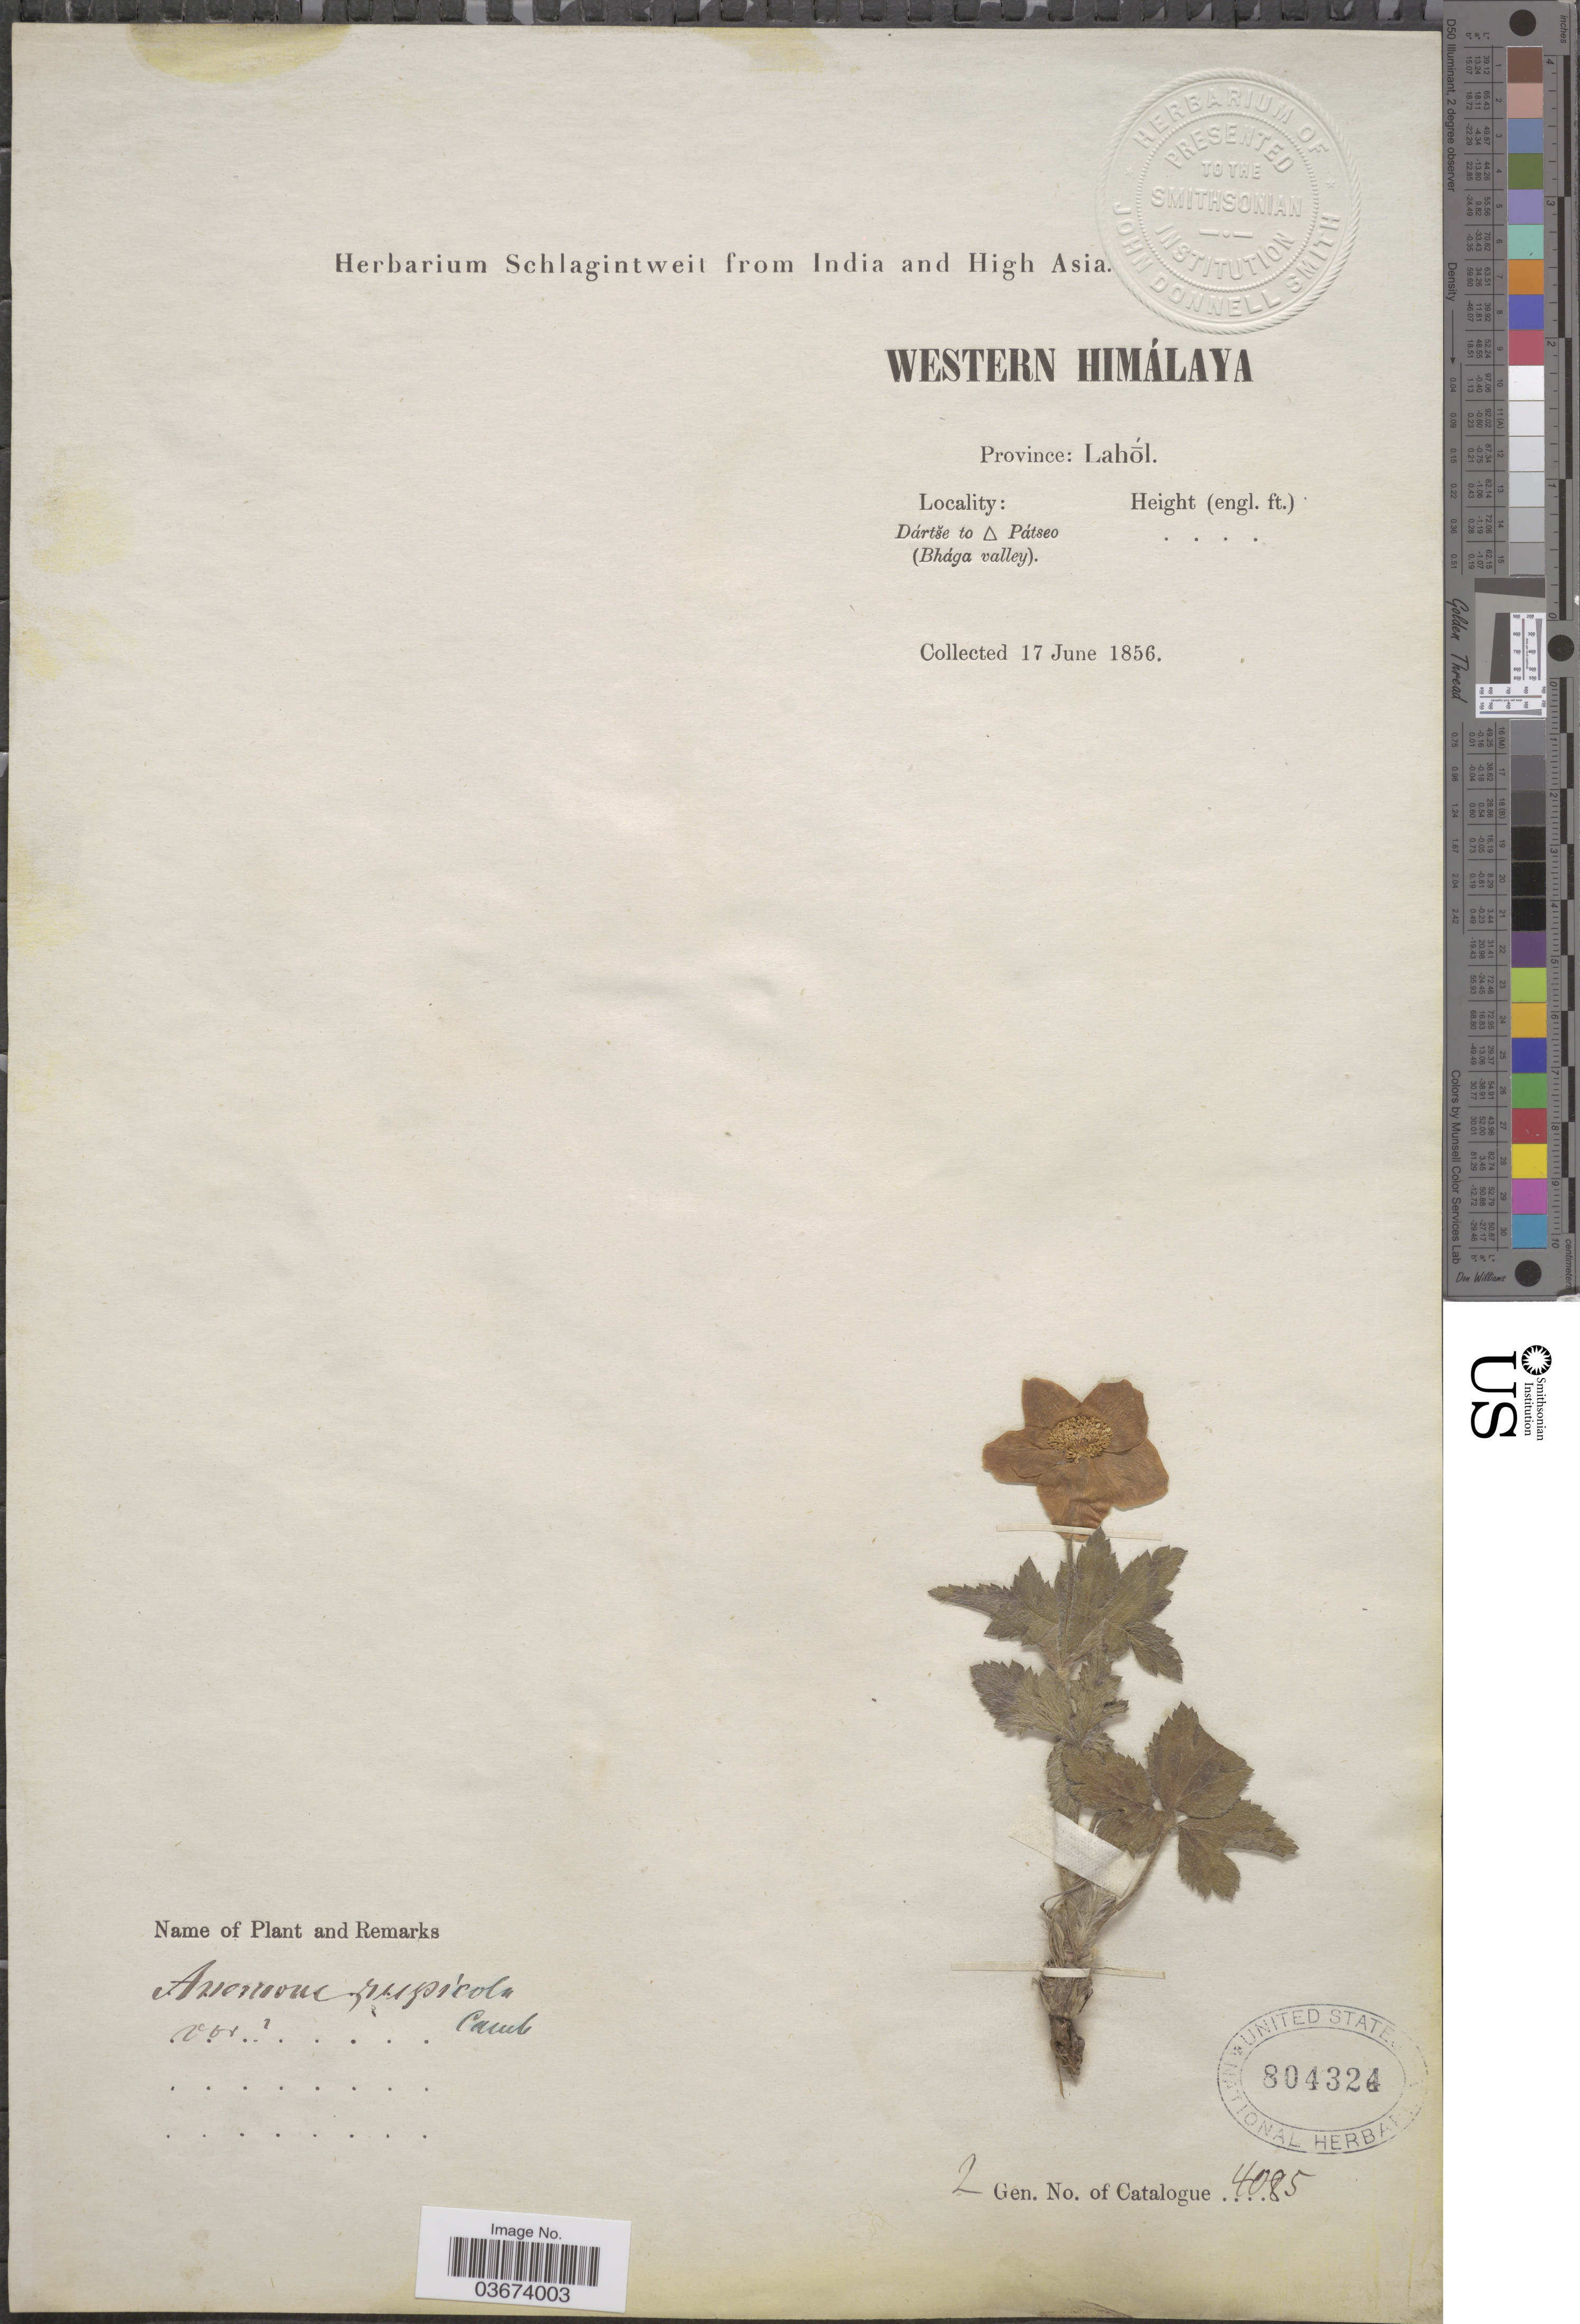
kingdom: Plantae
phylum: Tracheophyta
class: Magnoliopsida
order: Ranunculales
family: Ranunculaceae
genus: Anemone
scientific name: Anemone rupicola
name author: Cambess.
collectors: ex herb. Schlagintweit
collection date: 1856-06-17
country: India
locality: Western Himálaya. Province: Lahól. Dártše to Pátseo (Bhága valley).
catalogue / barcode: US 804324